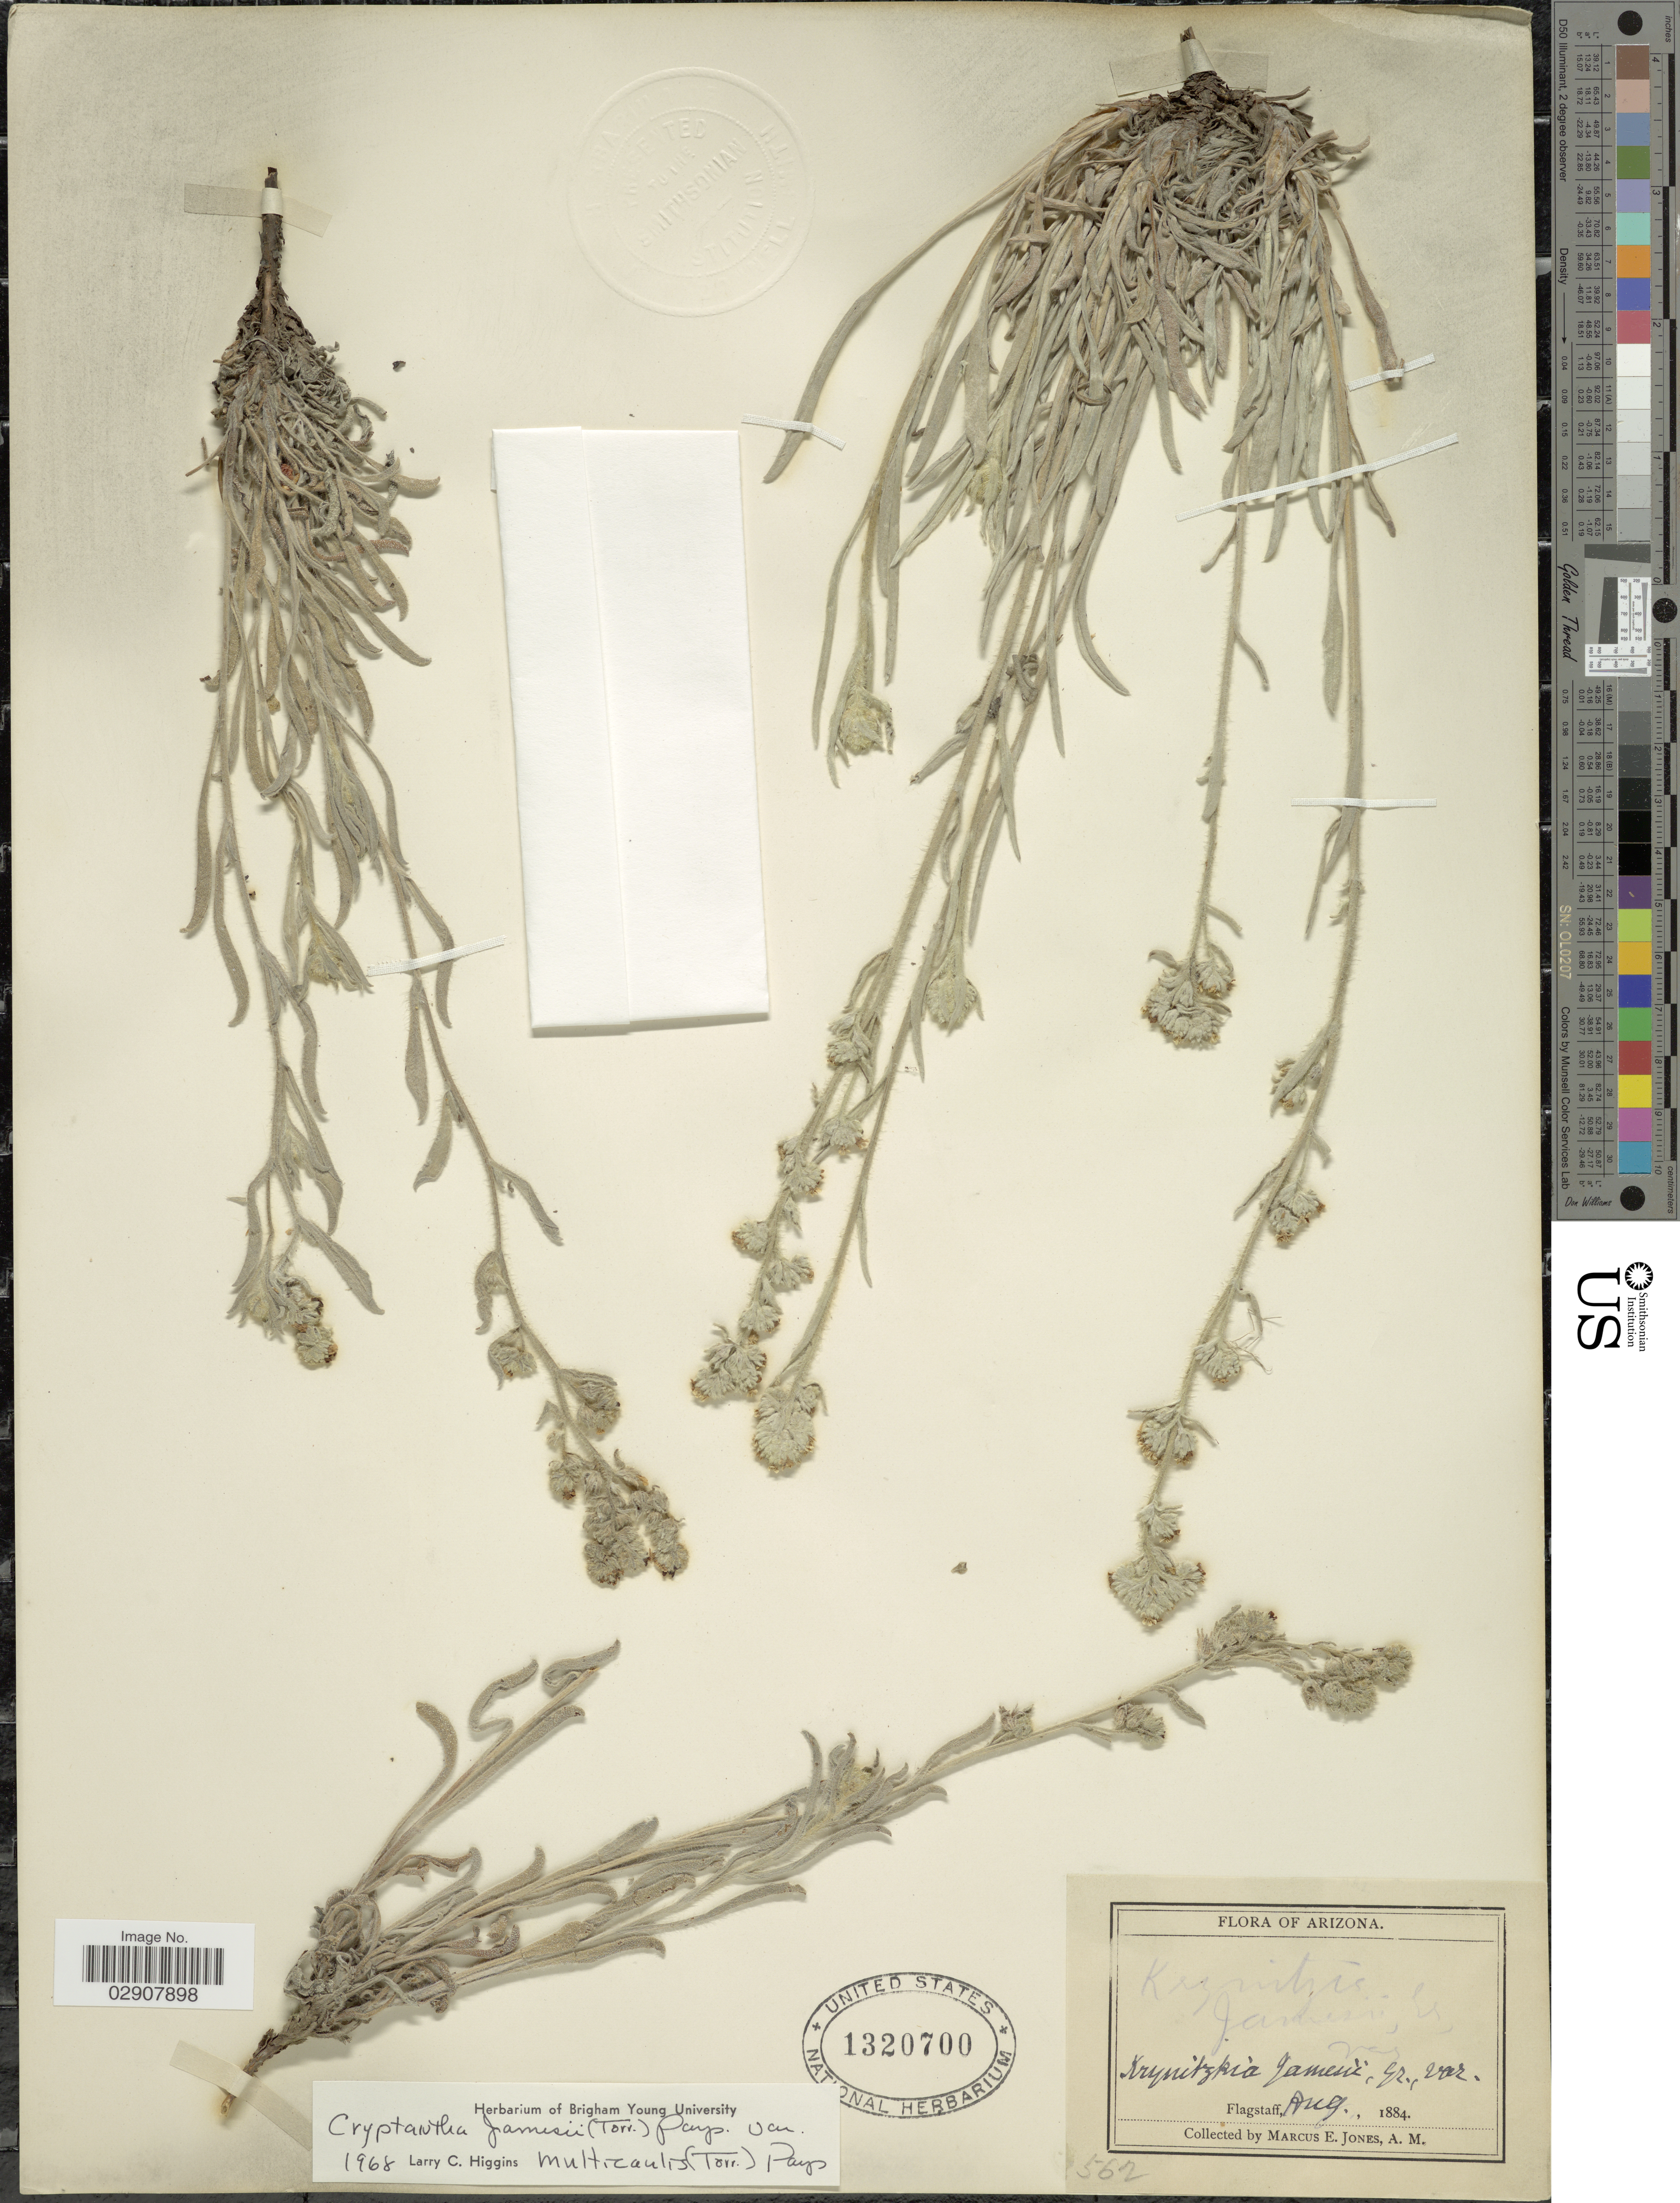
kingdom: Plantae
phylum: Tracheophyta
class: Magnoliopsida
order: Boraginales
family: Boraginaceae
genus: Cryptantha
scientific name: Cryptantha jamesii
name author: (Torr.) Payson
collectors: M. E. Jones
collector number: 562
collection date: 1884-08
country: United States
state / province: Arizona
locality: Flagstaff, Arizona.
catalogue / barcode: US 1320700